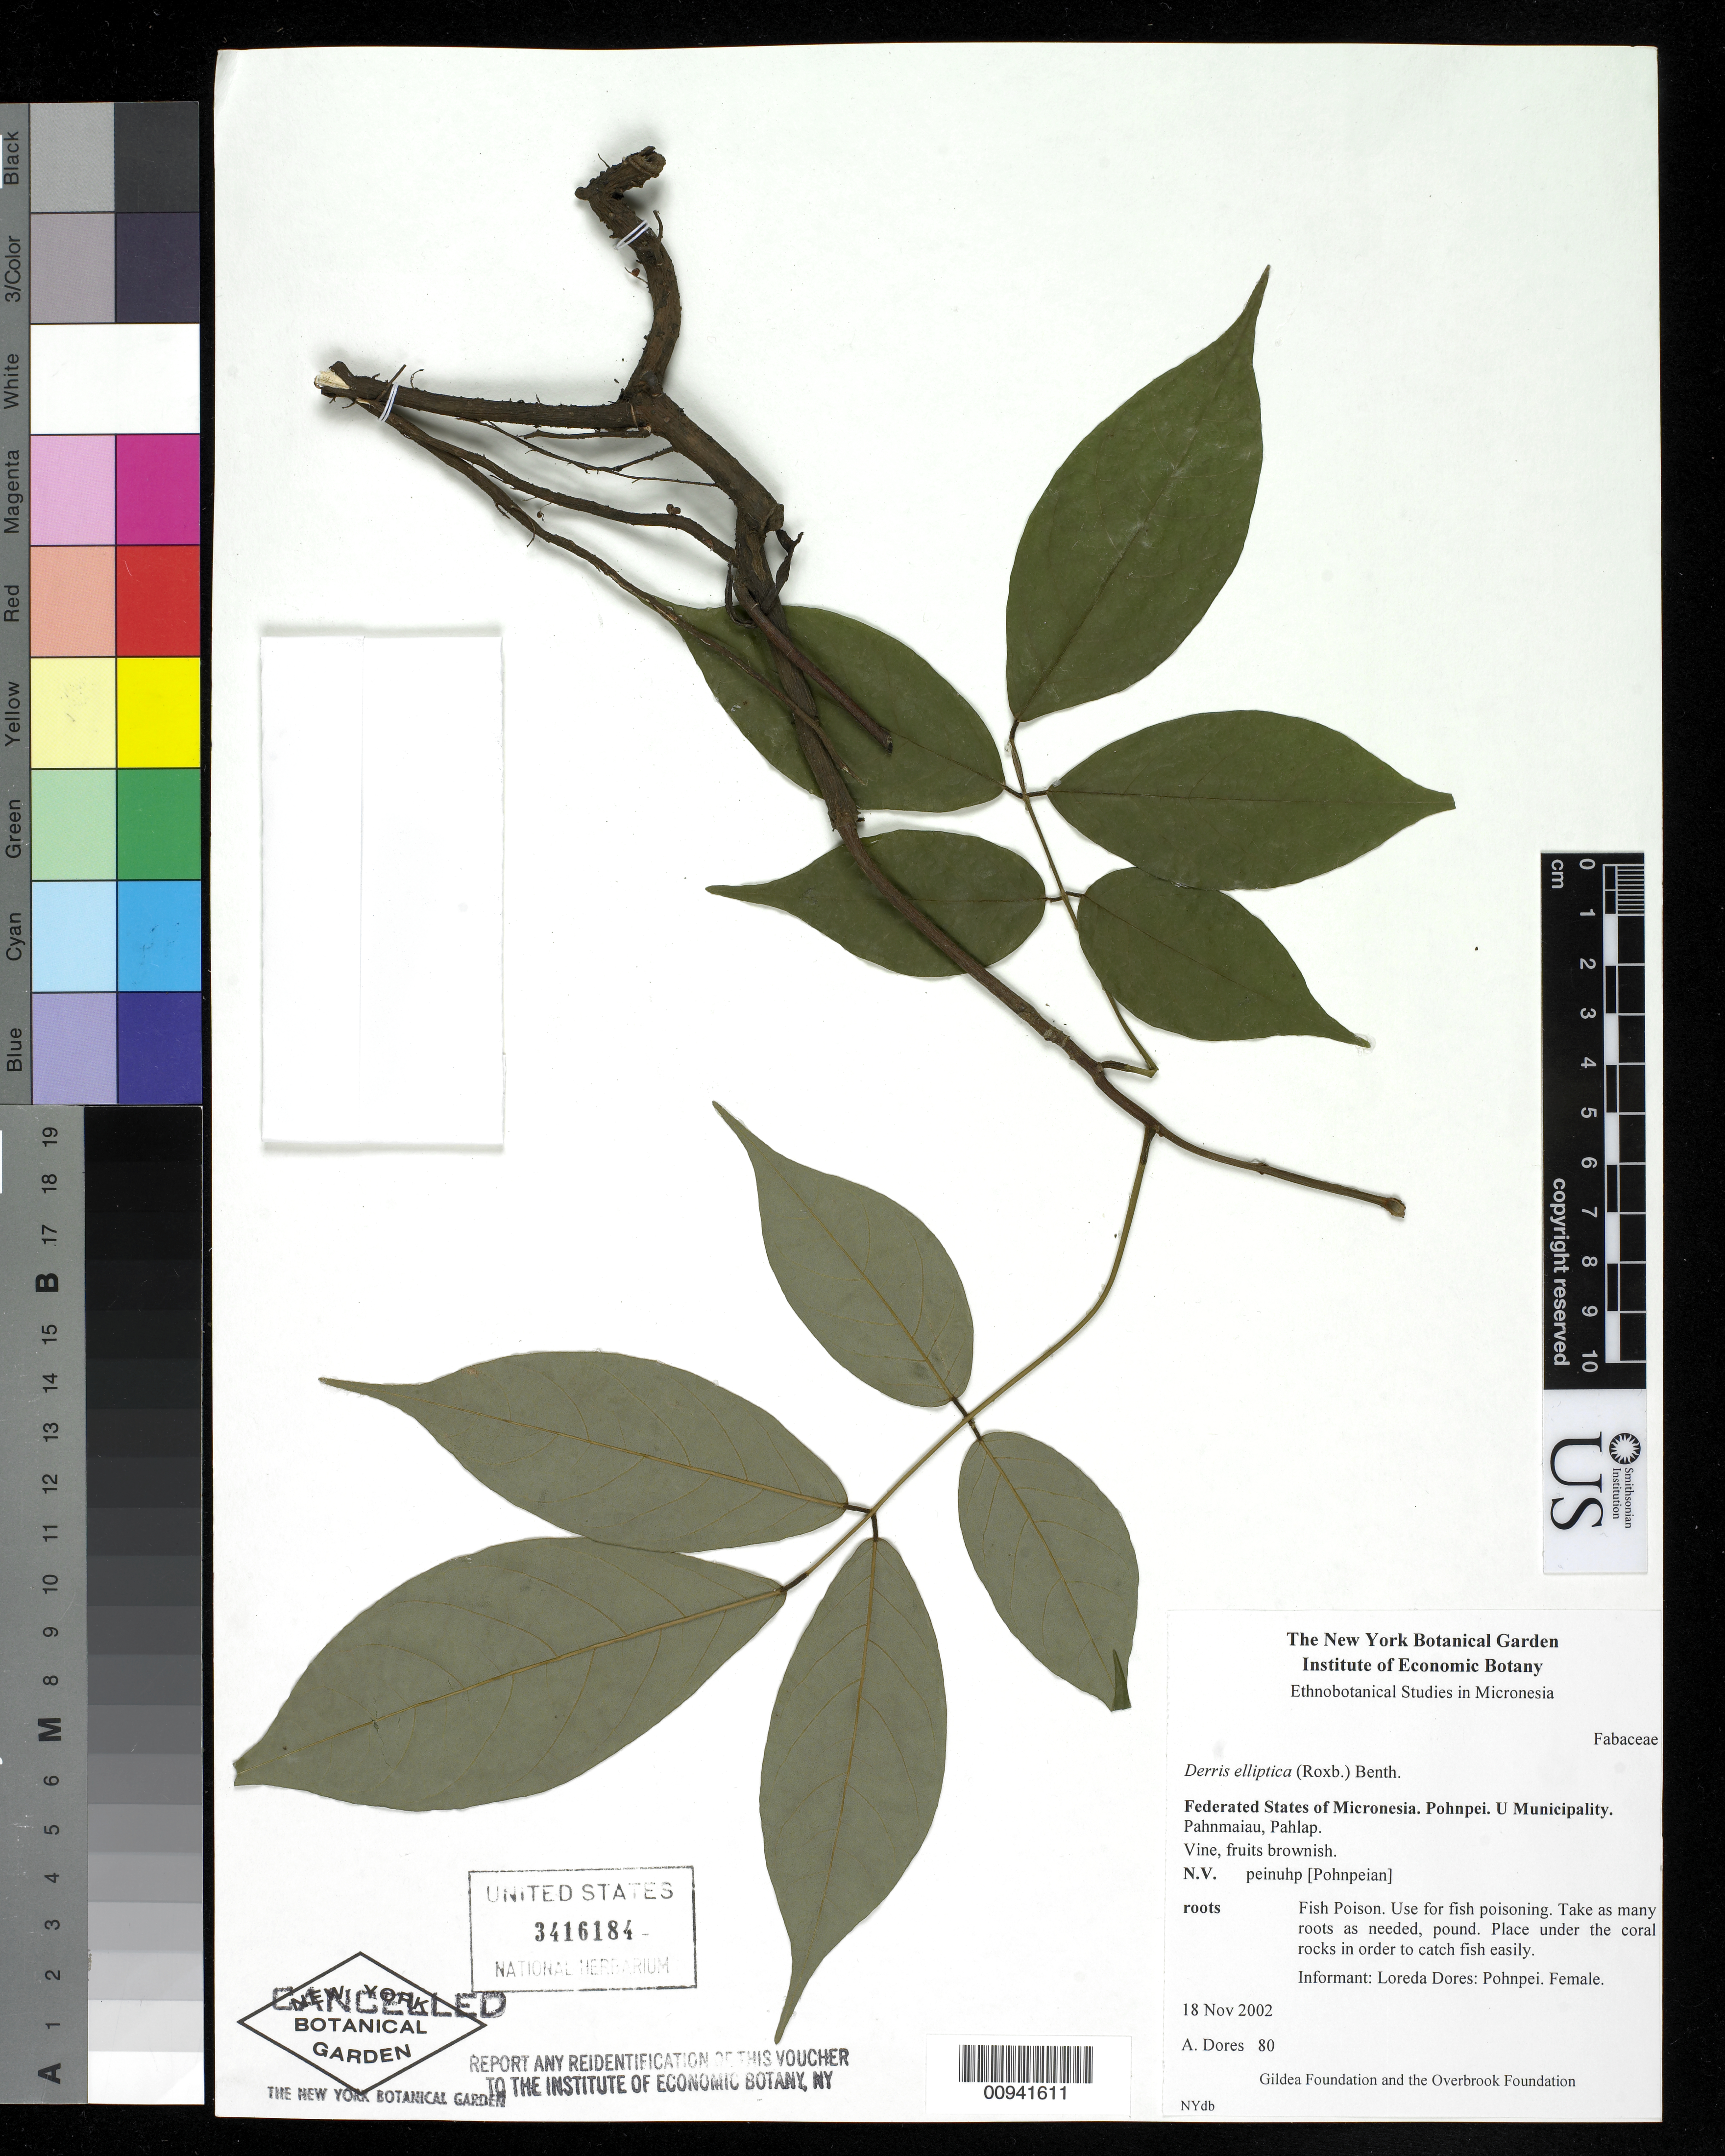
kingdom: Plantae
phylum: Tracheophyta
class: Magnoliopsida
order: Fabales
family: Fabaceae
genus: Derris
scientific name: Derris elliptica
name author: (Wall.) Benth.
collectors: A. Dores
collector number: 80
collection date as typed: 18 Nov 2002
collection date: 2002-11-18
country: Micronesia, Federated States of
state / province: Pohnpei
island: Pohnpei [Ponape]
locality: Pohnpei. U Municipality. Pahnmaiau, Pahlap.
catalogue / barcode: US 3416184